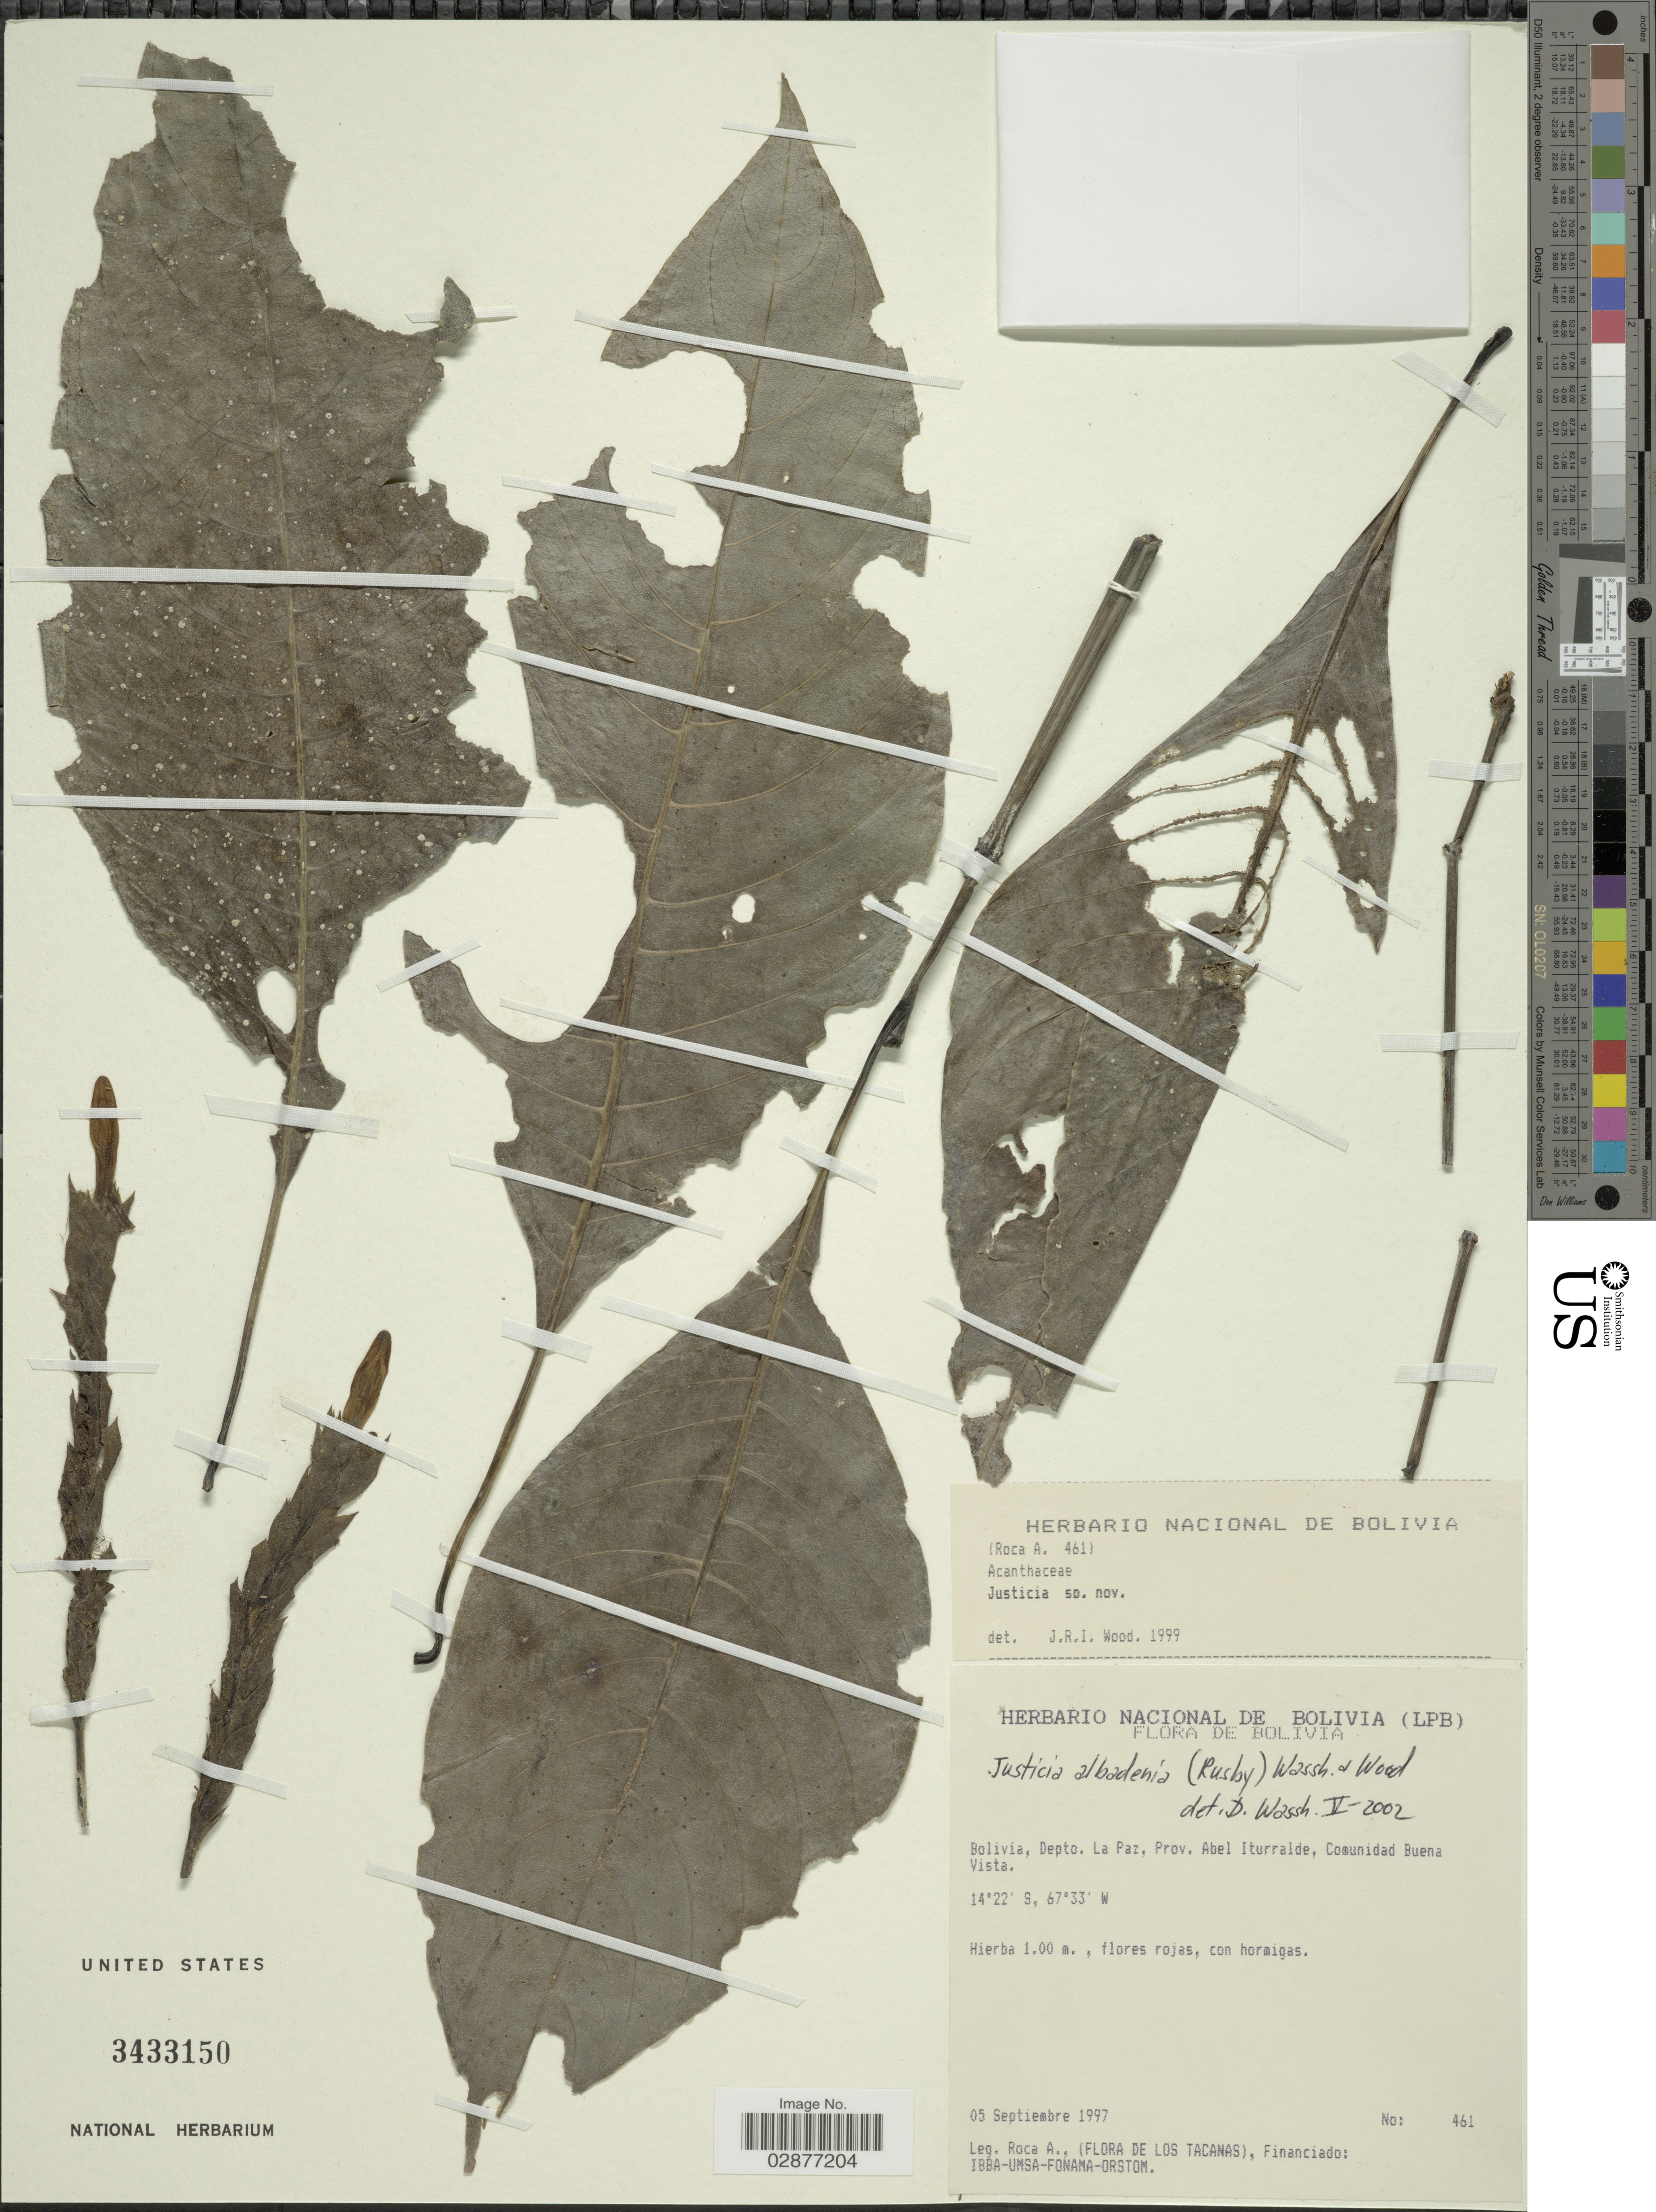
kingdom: Plantae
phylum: Tracheophyta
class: Magnoliopsida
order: Lamiales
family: Acanthaceae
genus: Justicia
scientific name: Justicia albadenia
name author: (Rusby) Wassh. & J.R.I. Wood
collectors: A. Roca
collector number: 461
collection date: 1997-09-05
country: Bolivia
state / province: La Paz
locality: Depto. La Paz, Prov. Abel Iturralde, Comunidad Buena Vista.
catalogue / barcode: US 3433150